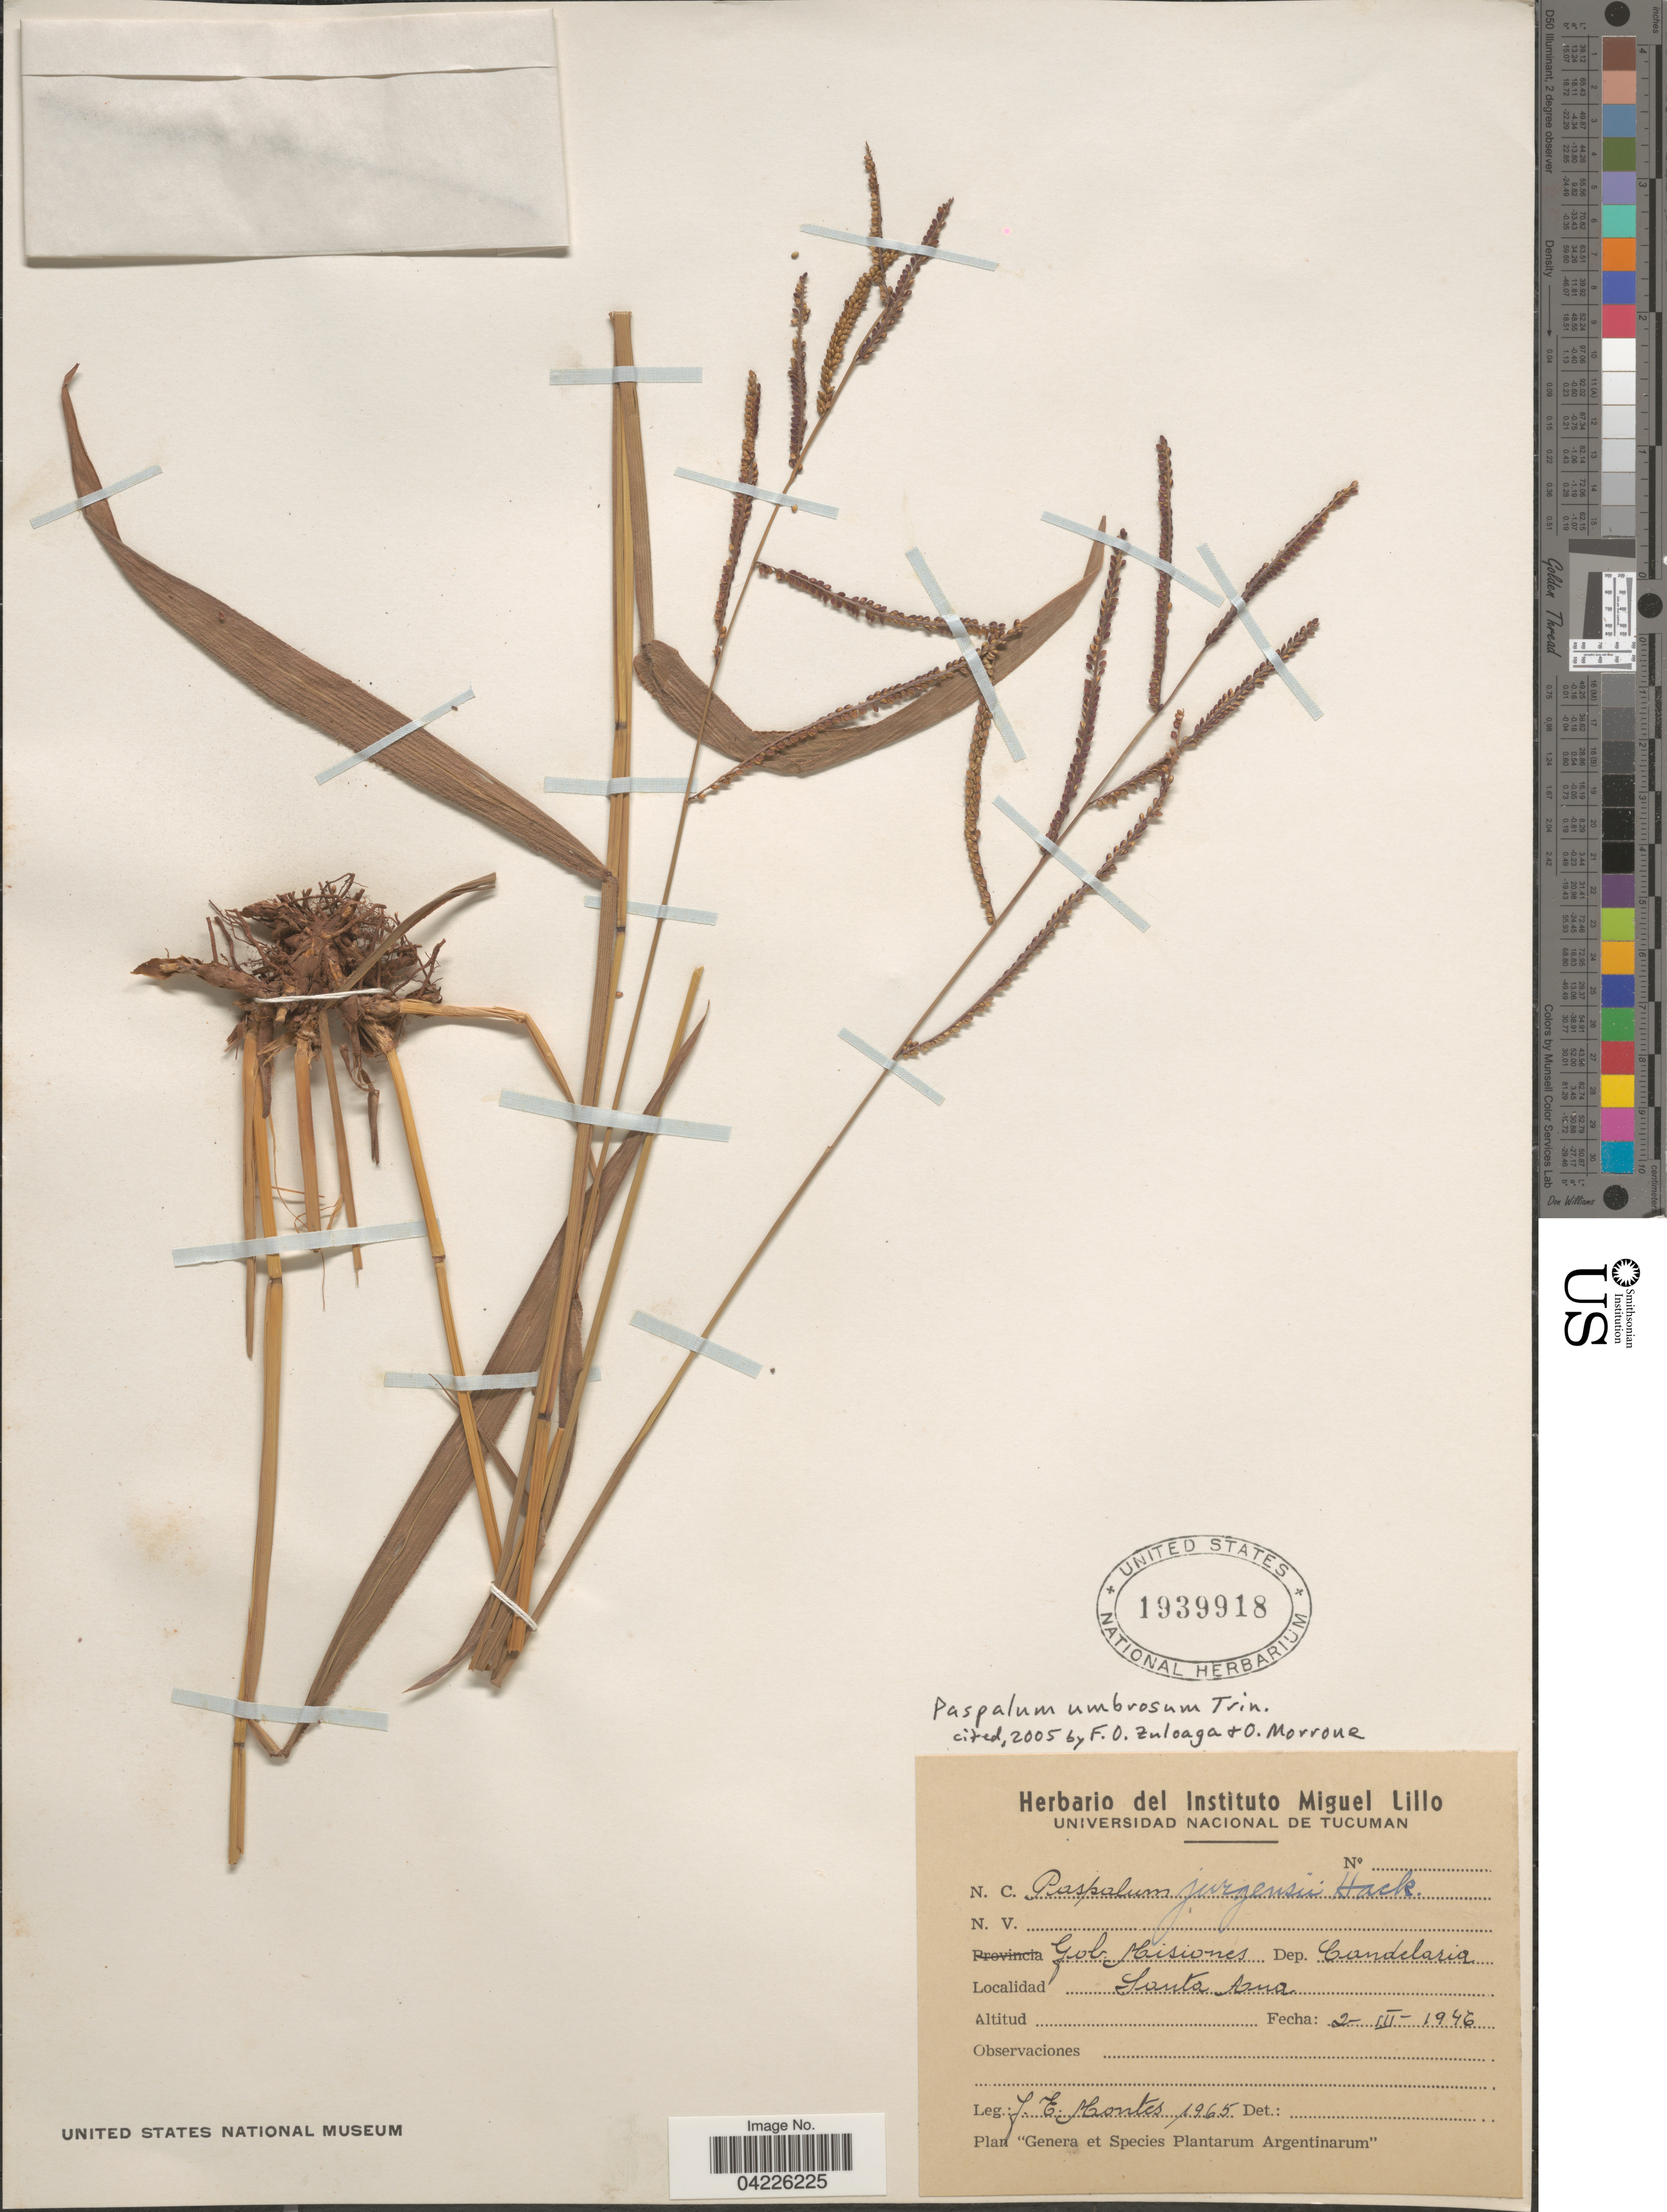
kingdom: Plantae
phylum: Tracheophyta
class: Liliopsida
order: Poales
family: Poaceae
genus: Paspalum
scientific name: Paspalum umbrosum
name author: Trin.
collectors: J. E. Montes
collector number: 1965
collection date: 1946-03-02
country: Paraguay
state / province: Misiones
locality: Gob. Misiones. Dep. Candelaria. Santa Ana.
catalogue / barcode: US 1939918